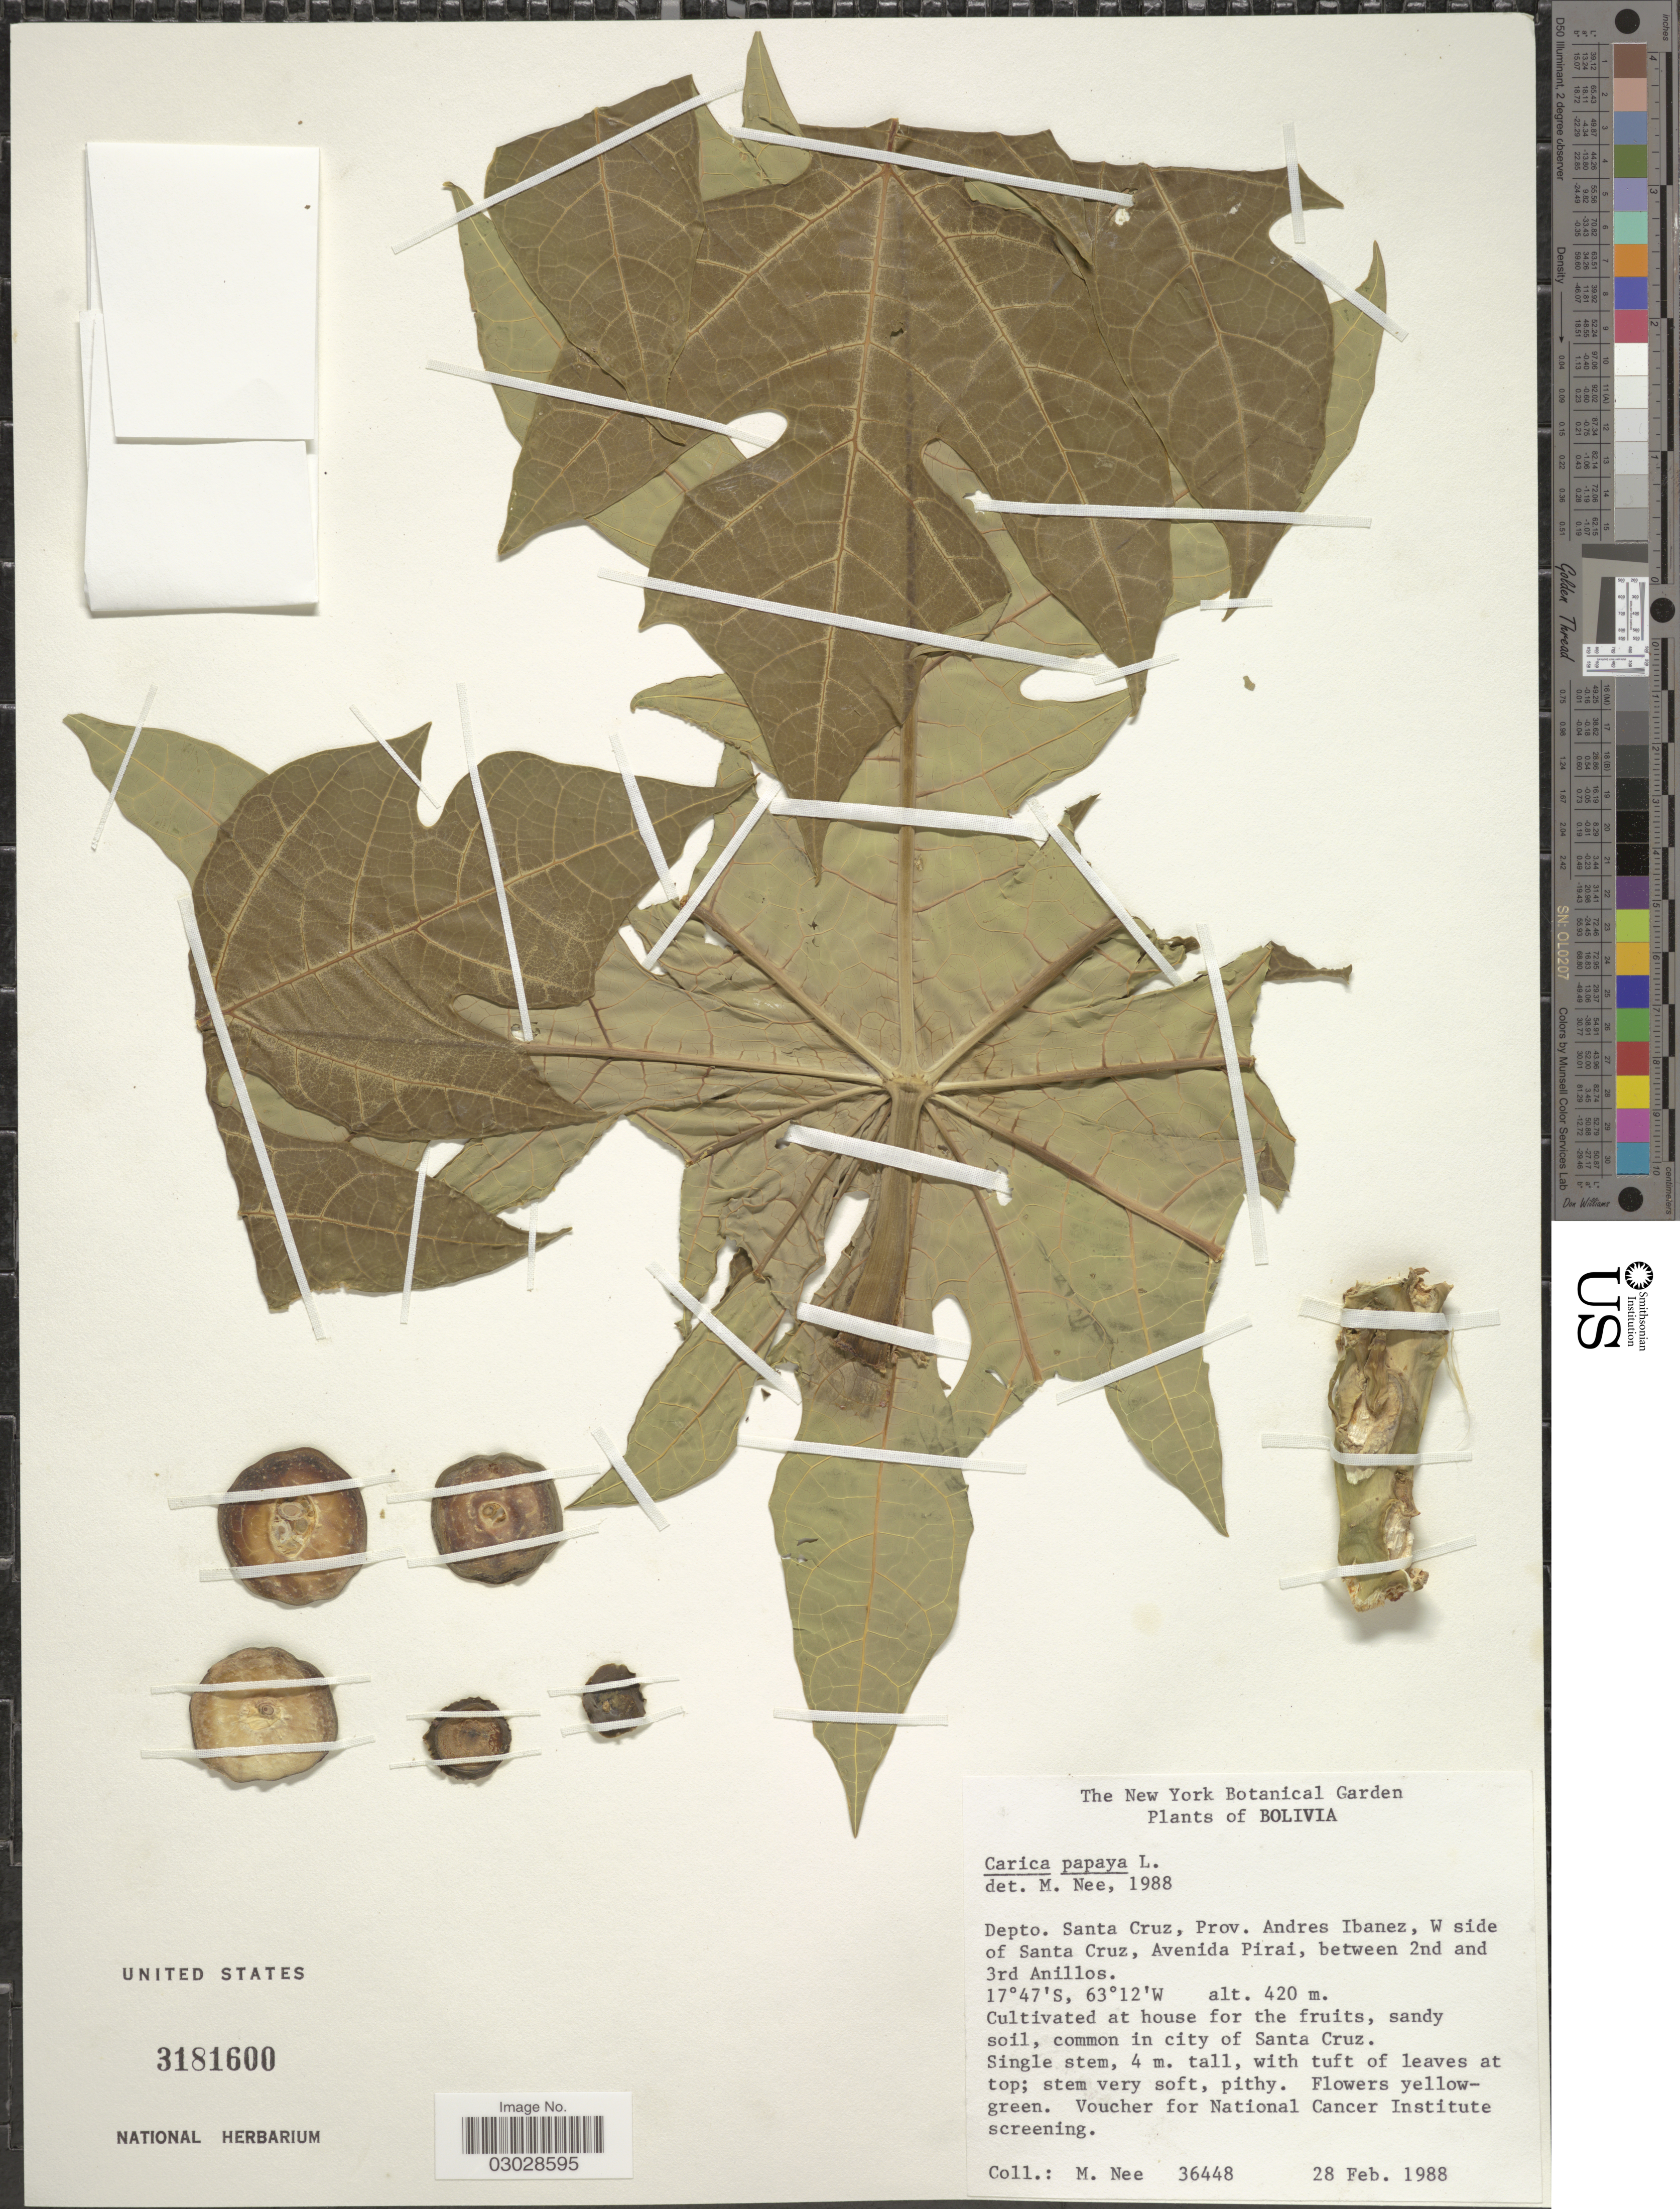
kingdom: Plantae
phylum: Tracheophyta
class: Magnoliopsida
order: Brassicales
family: Caricaceae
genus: Carica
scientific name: Carica papaya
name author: L.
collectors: M. Nee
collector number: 36448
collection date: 1988-02-28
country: Bolivia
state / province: Santa Cruz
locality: Depto. Santa Cruz, Prov. Andres Ibanez, W side of Santa Cruz, Avenida Pirai, between 2nd and 3rd Anillos.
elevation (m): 420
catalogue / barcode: US 3181600